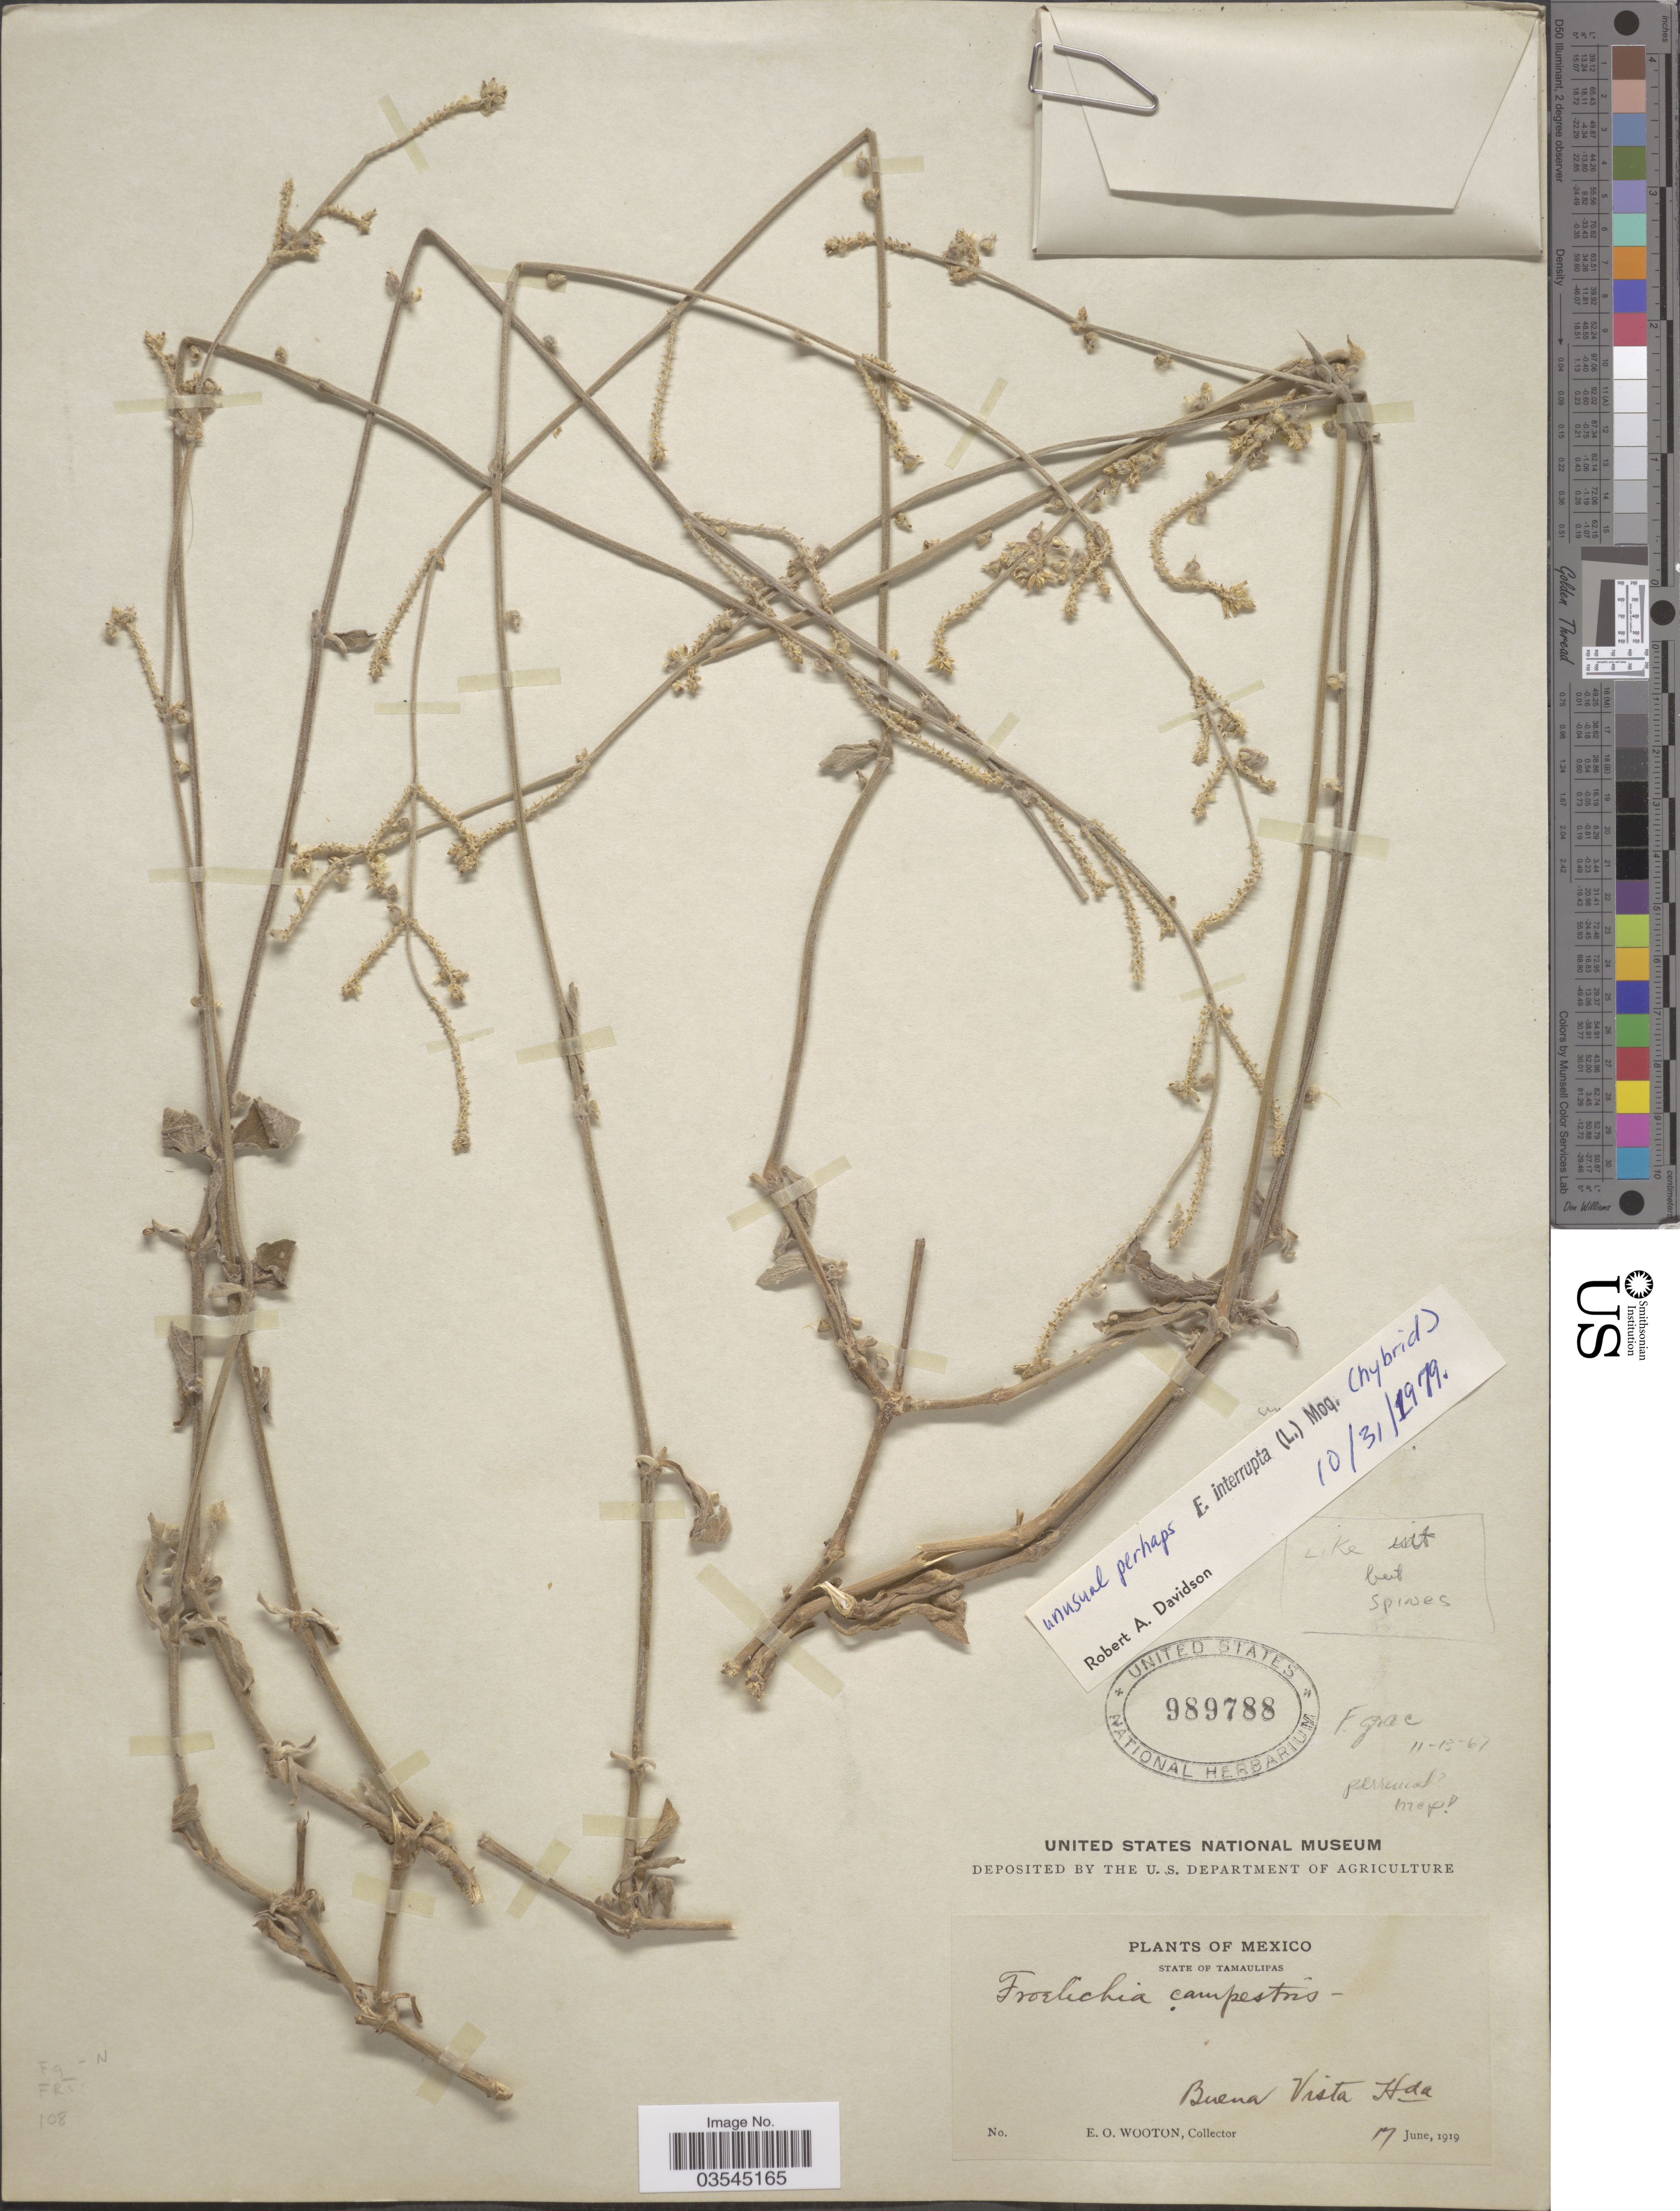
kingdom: Plantae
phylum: Tracheophyta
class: Magnoliopsida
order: Caryophyllales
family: Amaranthaceae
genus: Froelichia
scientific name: Froelichia interrupta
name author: (L.) Moq.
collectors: E. O. Wooton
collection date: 1919-06-17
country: Mexico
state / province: Hidalgo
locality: State of Tamaulipas. [unsure placement] Buena Vista Hda.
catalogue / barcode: US 989788